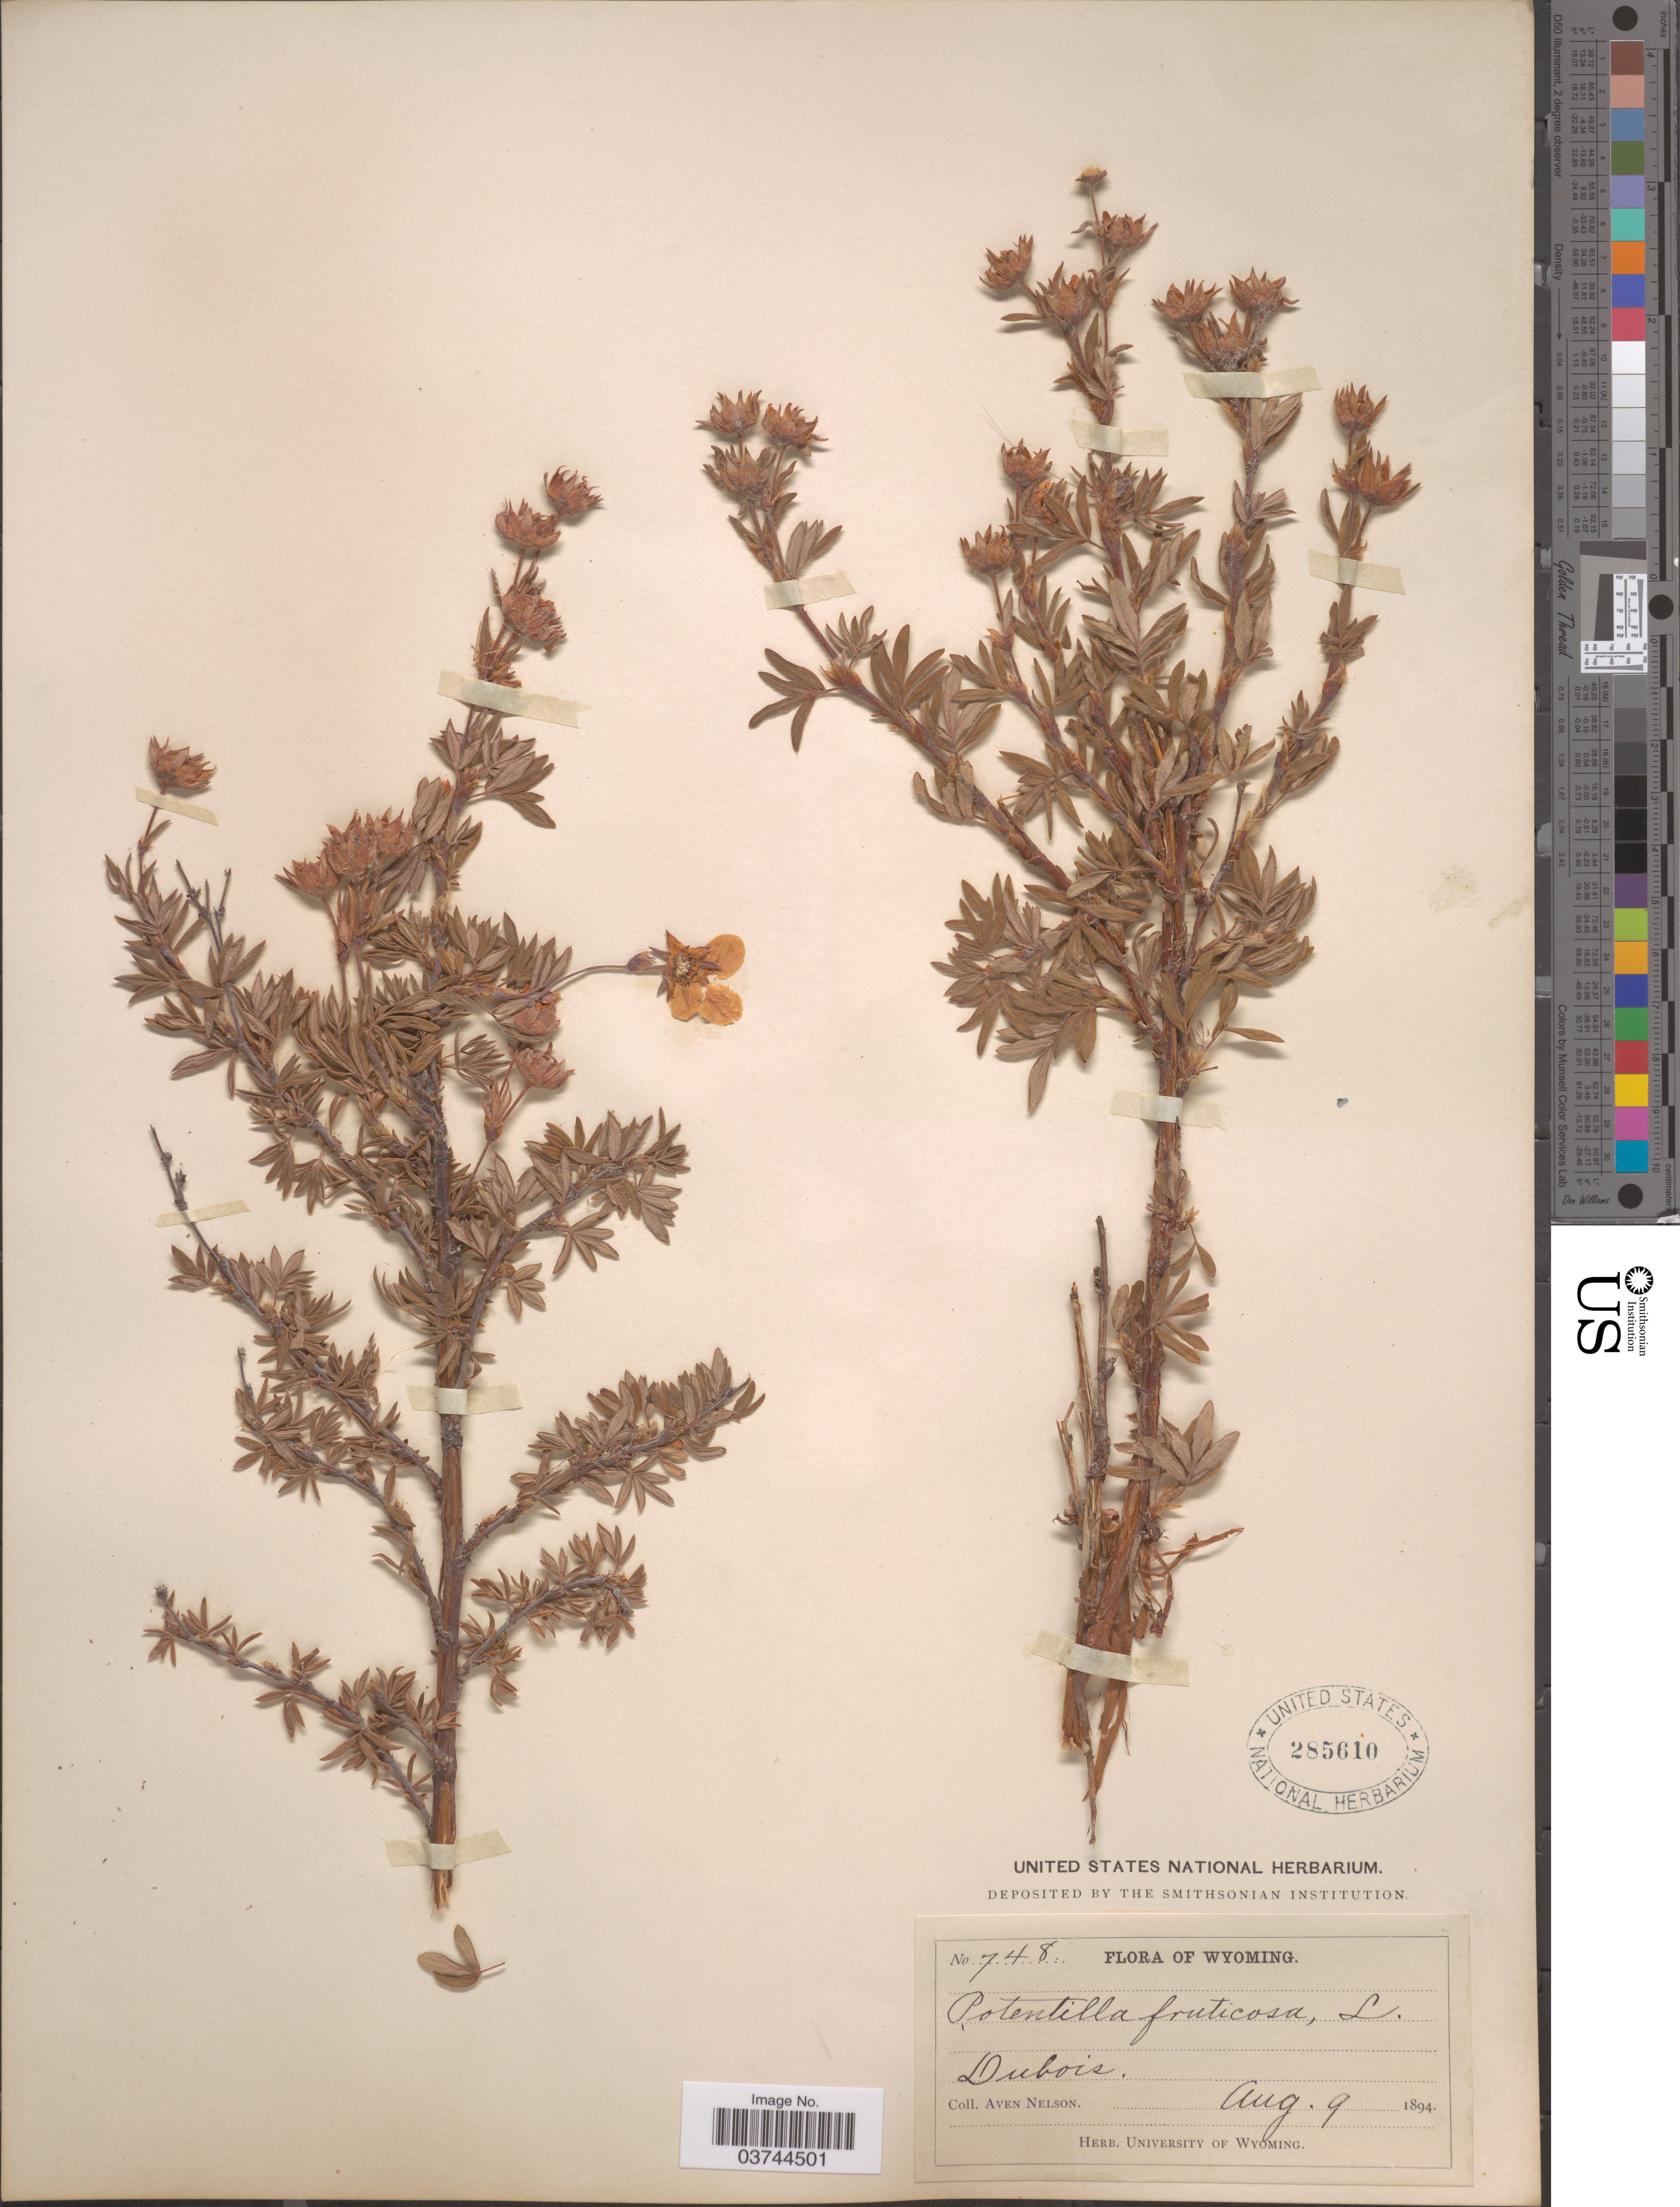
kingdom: Plantae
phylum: Tracheophyta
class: Magnoliopsida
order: Rosales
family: Rosaceae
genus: Dasiphora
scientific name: Dasiphora fruticosa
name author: (L.) Rydb.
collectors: A. Nelson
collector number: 748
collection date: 1894-08-09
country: United States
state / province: Wyoming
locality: Dubois.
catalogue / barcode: US 285610